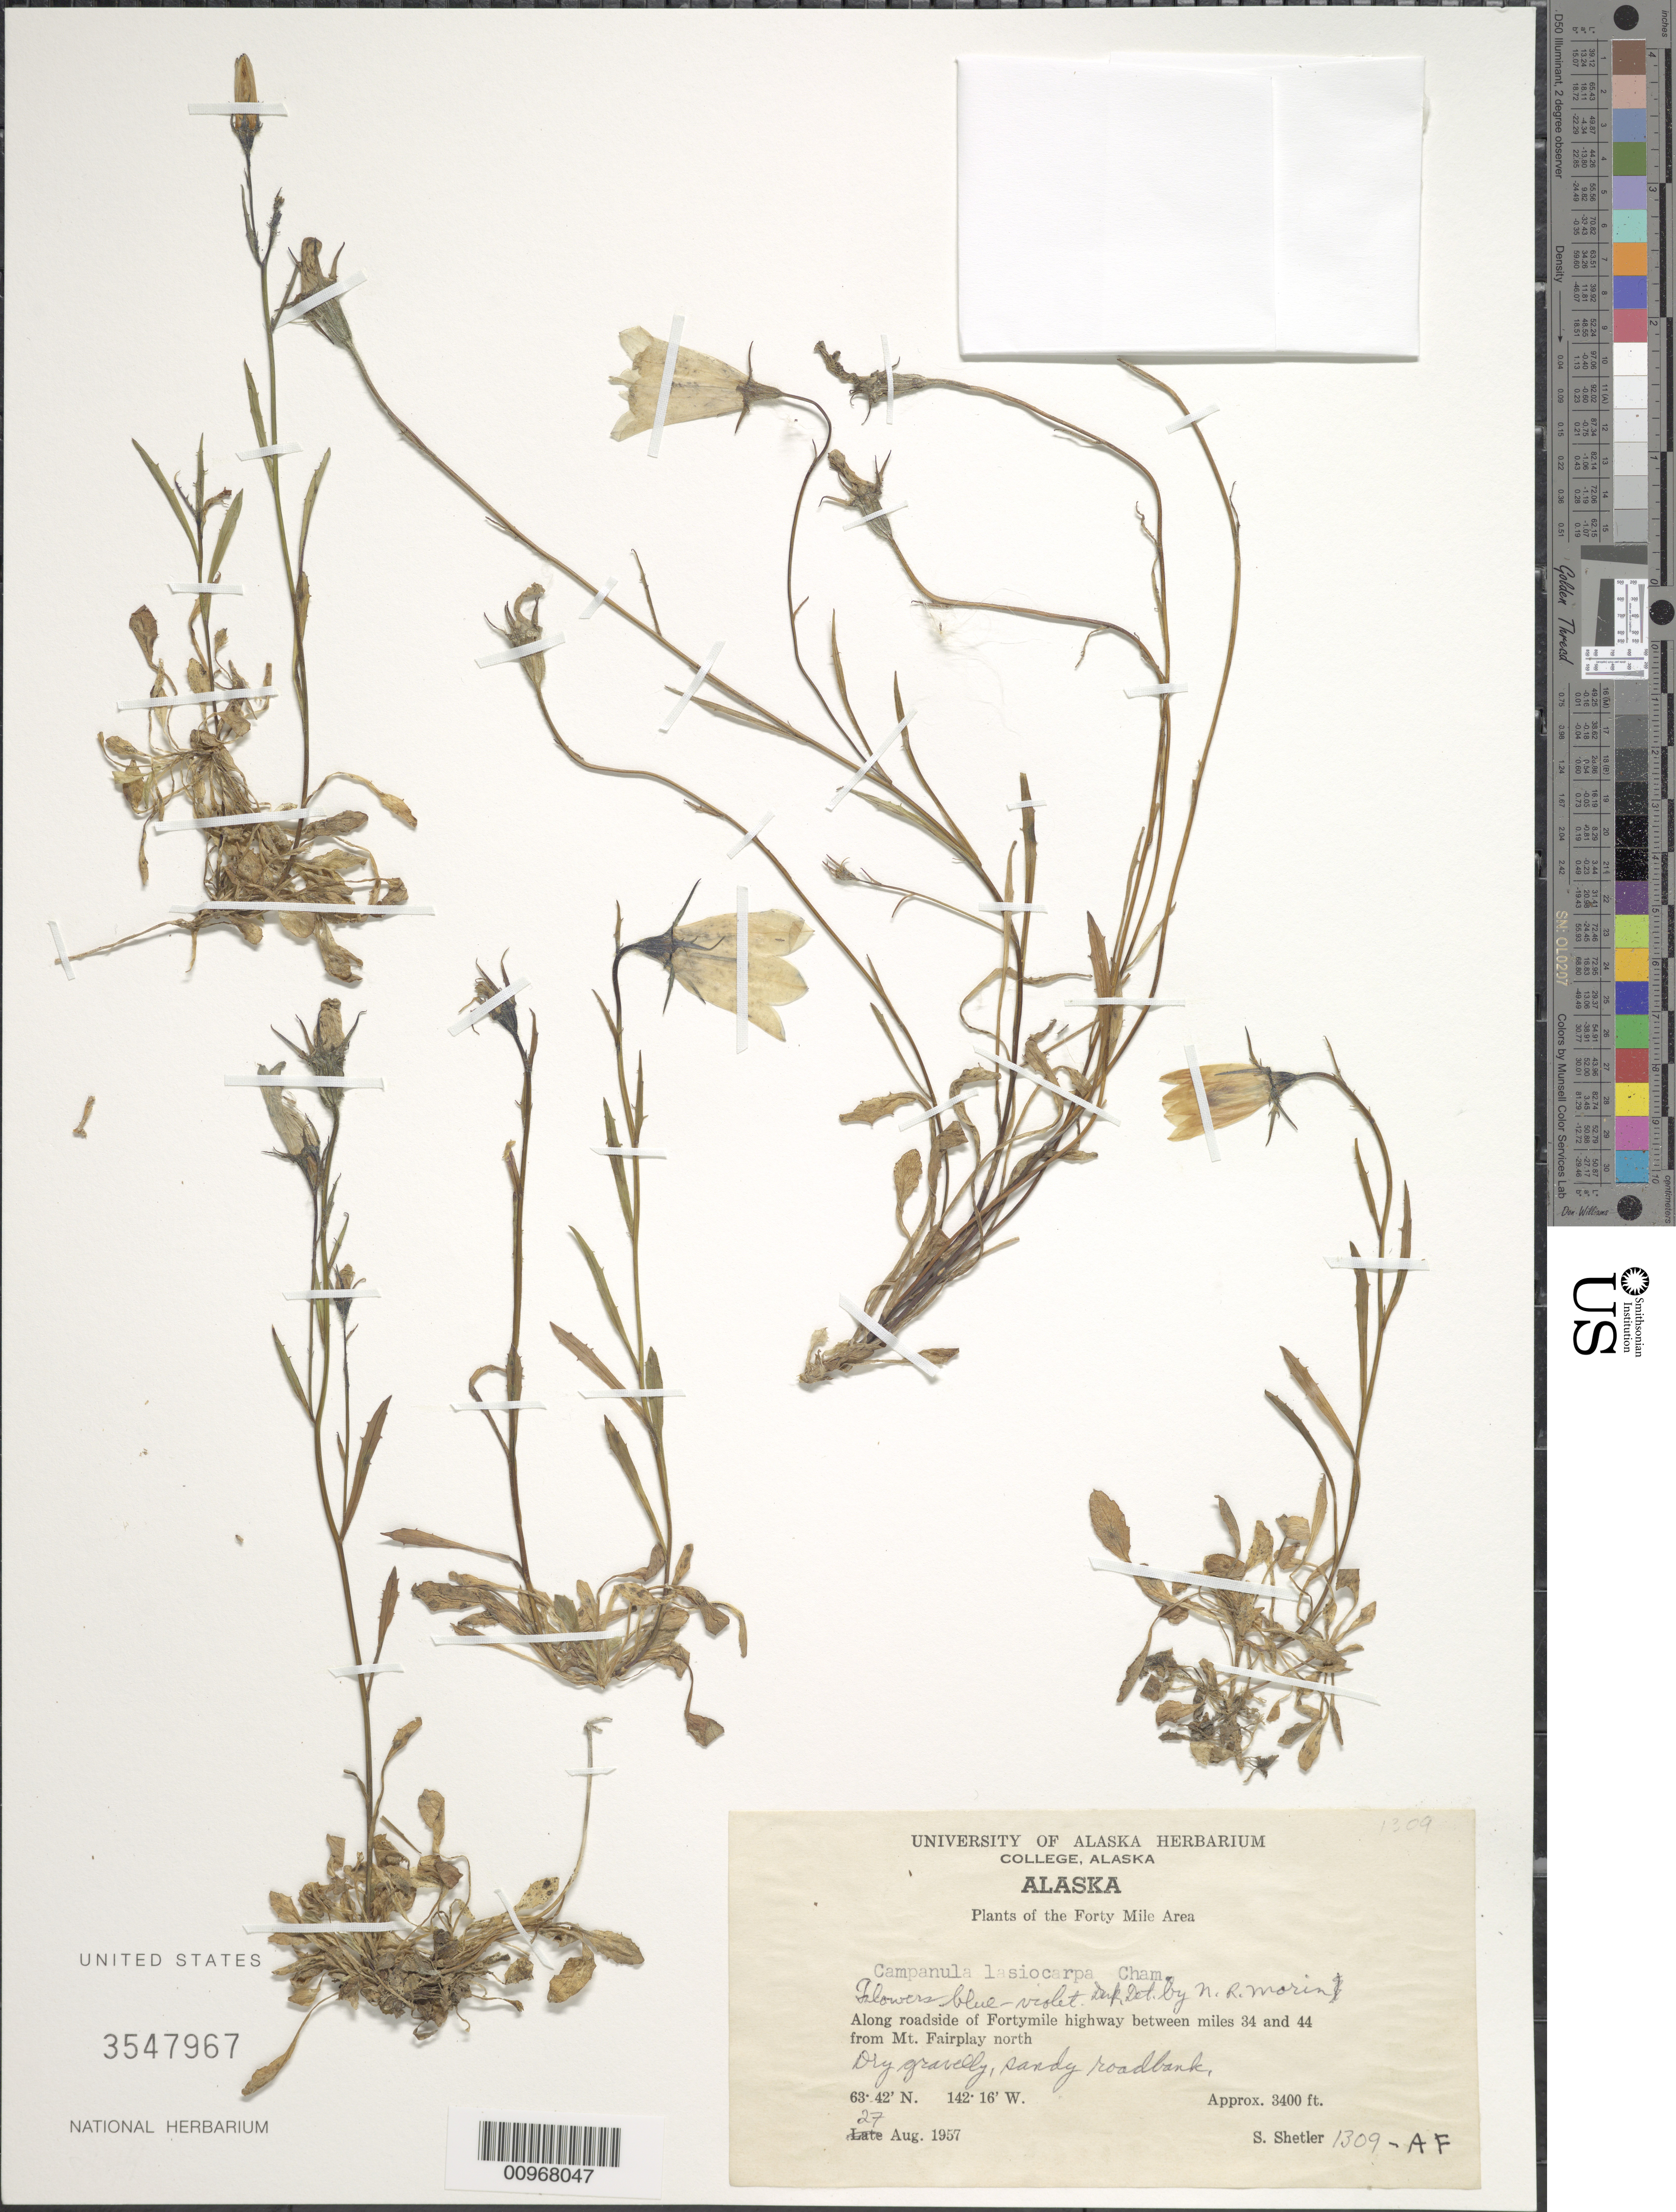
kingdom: Plantae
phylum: Tracheophyta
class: Magnoliopsida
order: Asterales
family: Campanulaceae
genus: Campanula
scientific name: Campanula lasiocarpa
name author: Cham.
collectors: S. Shetler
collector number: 1309-AF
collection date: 1957-08-27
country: United States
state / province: Alaska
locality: The Forty Mile Area, along roadside of Fortymile highway between miles 34 and 44 from Mt. Fairplay north, sandy roadbank.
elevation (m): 1036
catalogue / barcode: US 3547967